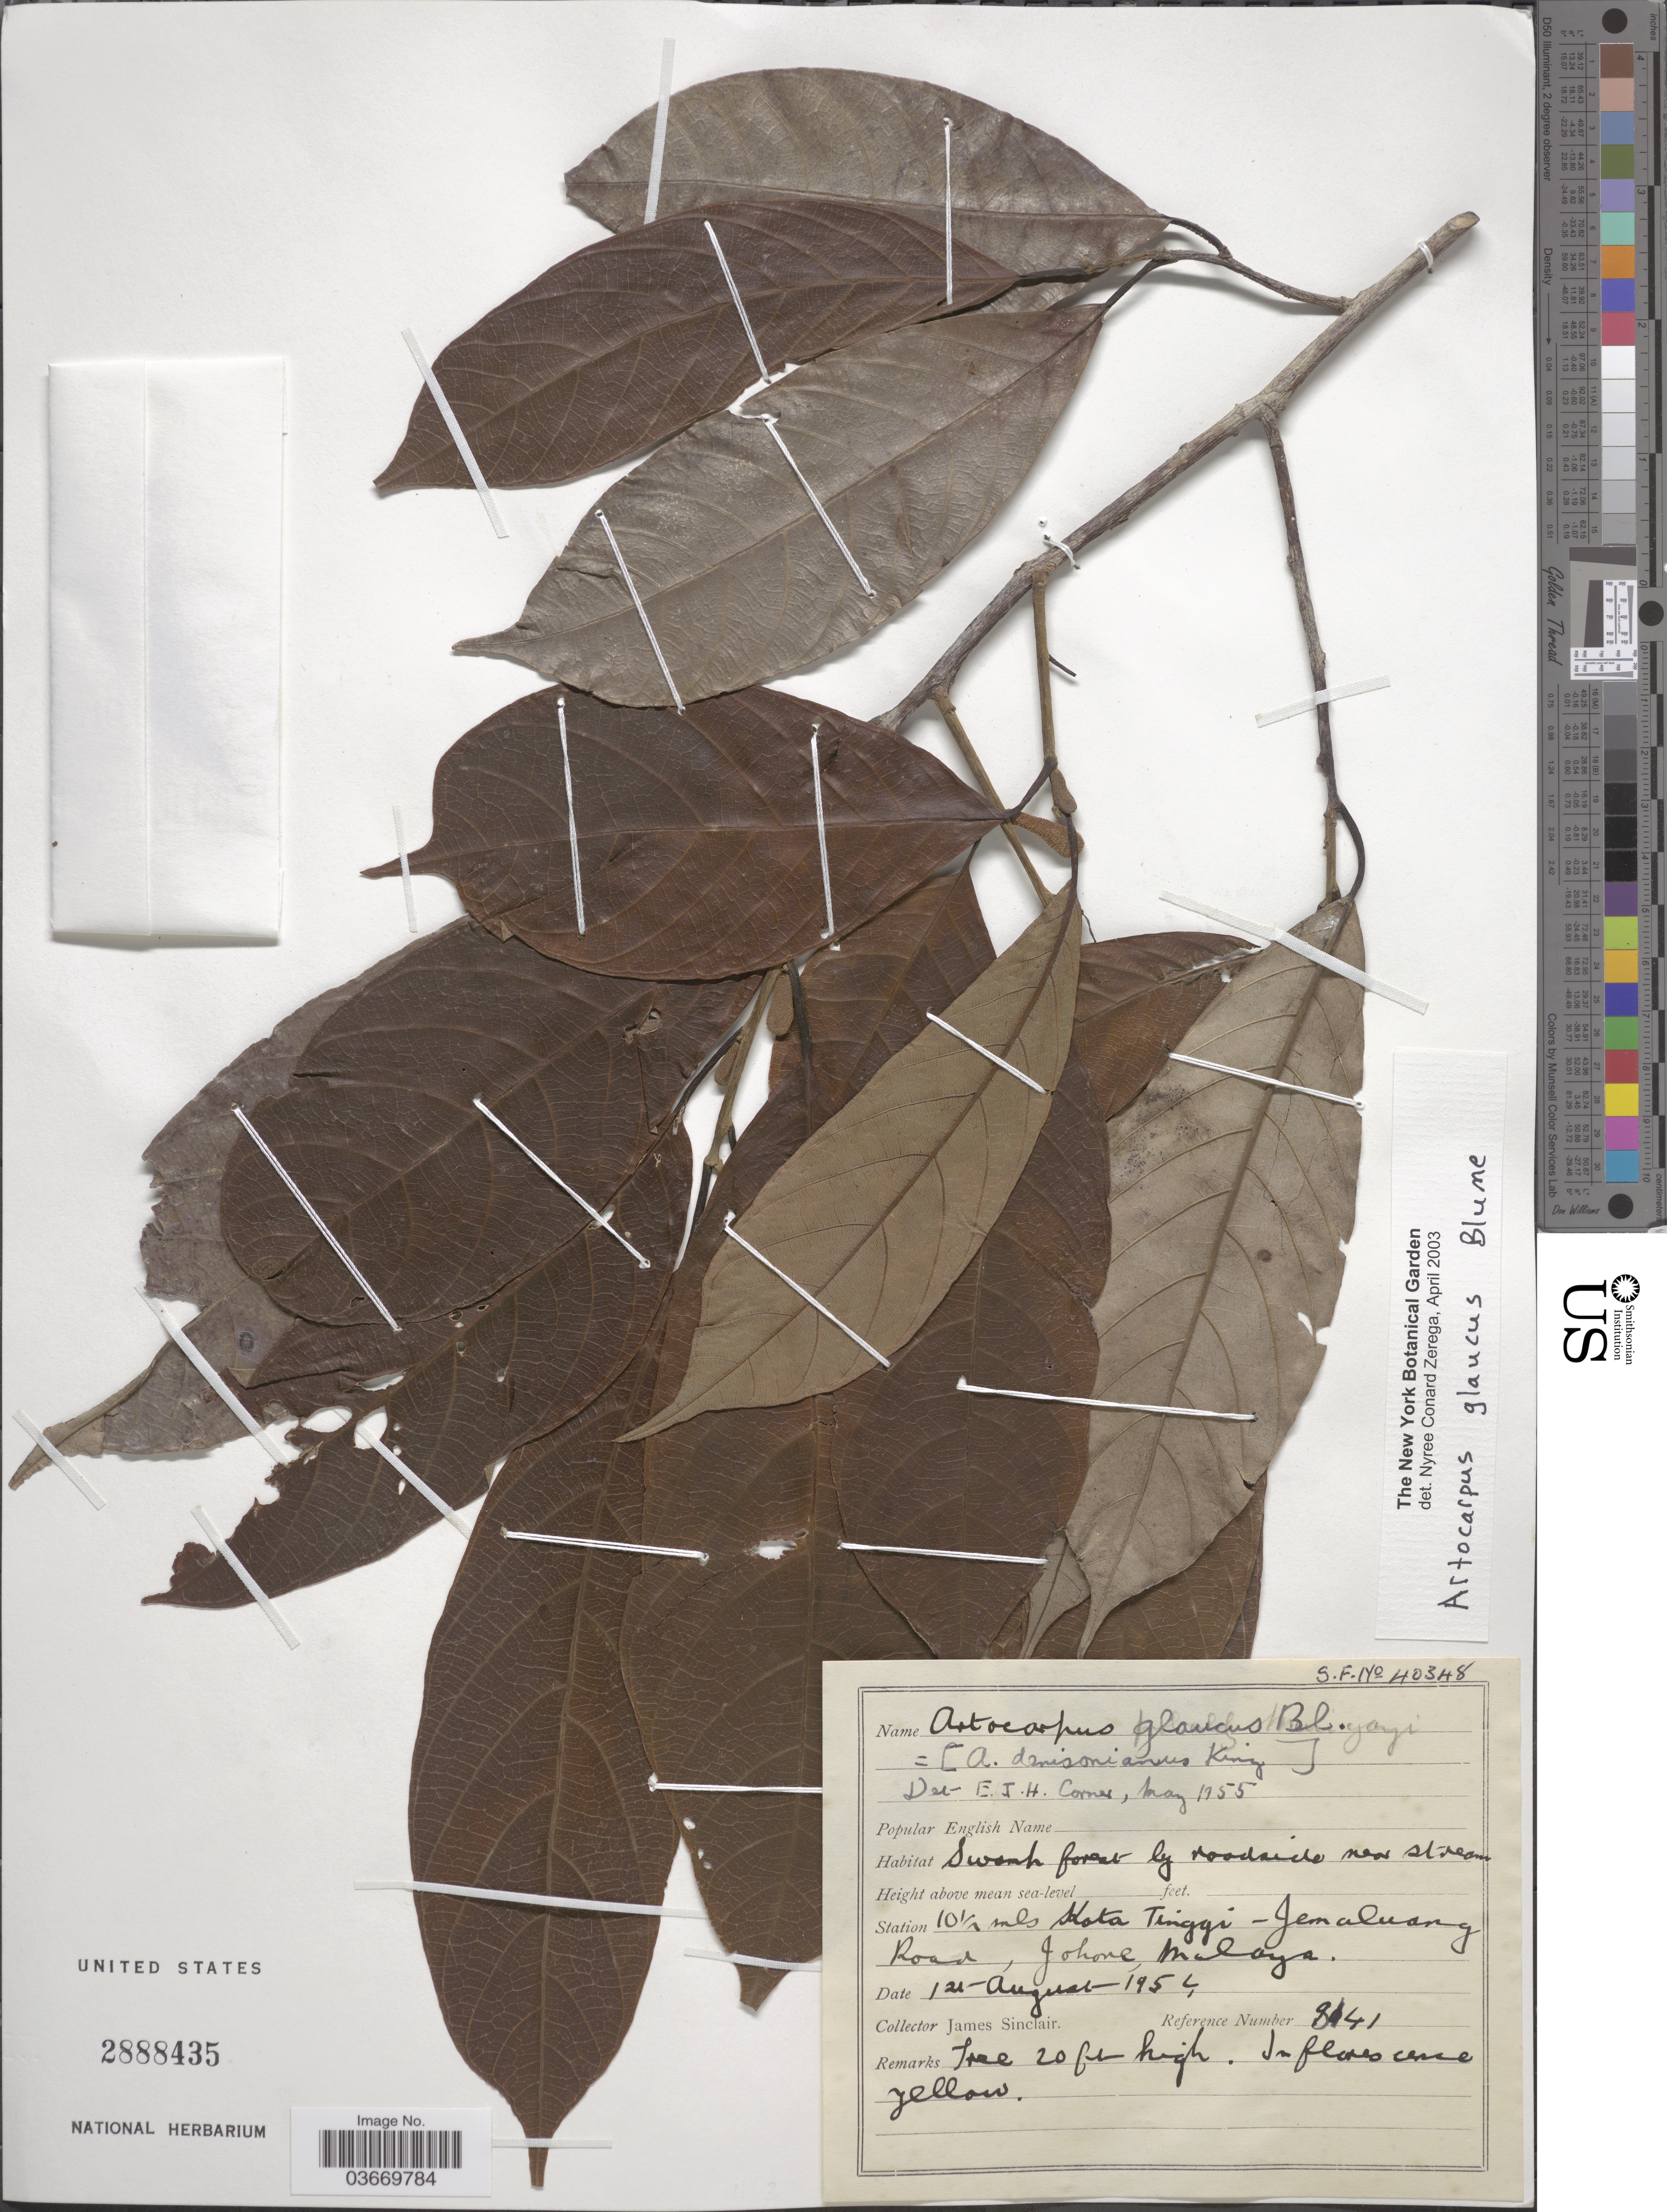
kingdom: Plantae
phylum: Tracheophyta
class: Magnoliopsida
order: Rosales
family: Moraceae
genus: Artocarpus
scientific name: Artocarpus glaucus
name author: Blume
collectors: J. Sinclair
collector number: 8141*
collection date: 1954-08-01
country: Malaysia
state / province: Johor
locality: Station 10½ mls Kota Tinggi - Jemaluang Road, Johore, Malaya.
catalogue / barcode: US 2888435